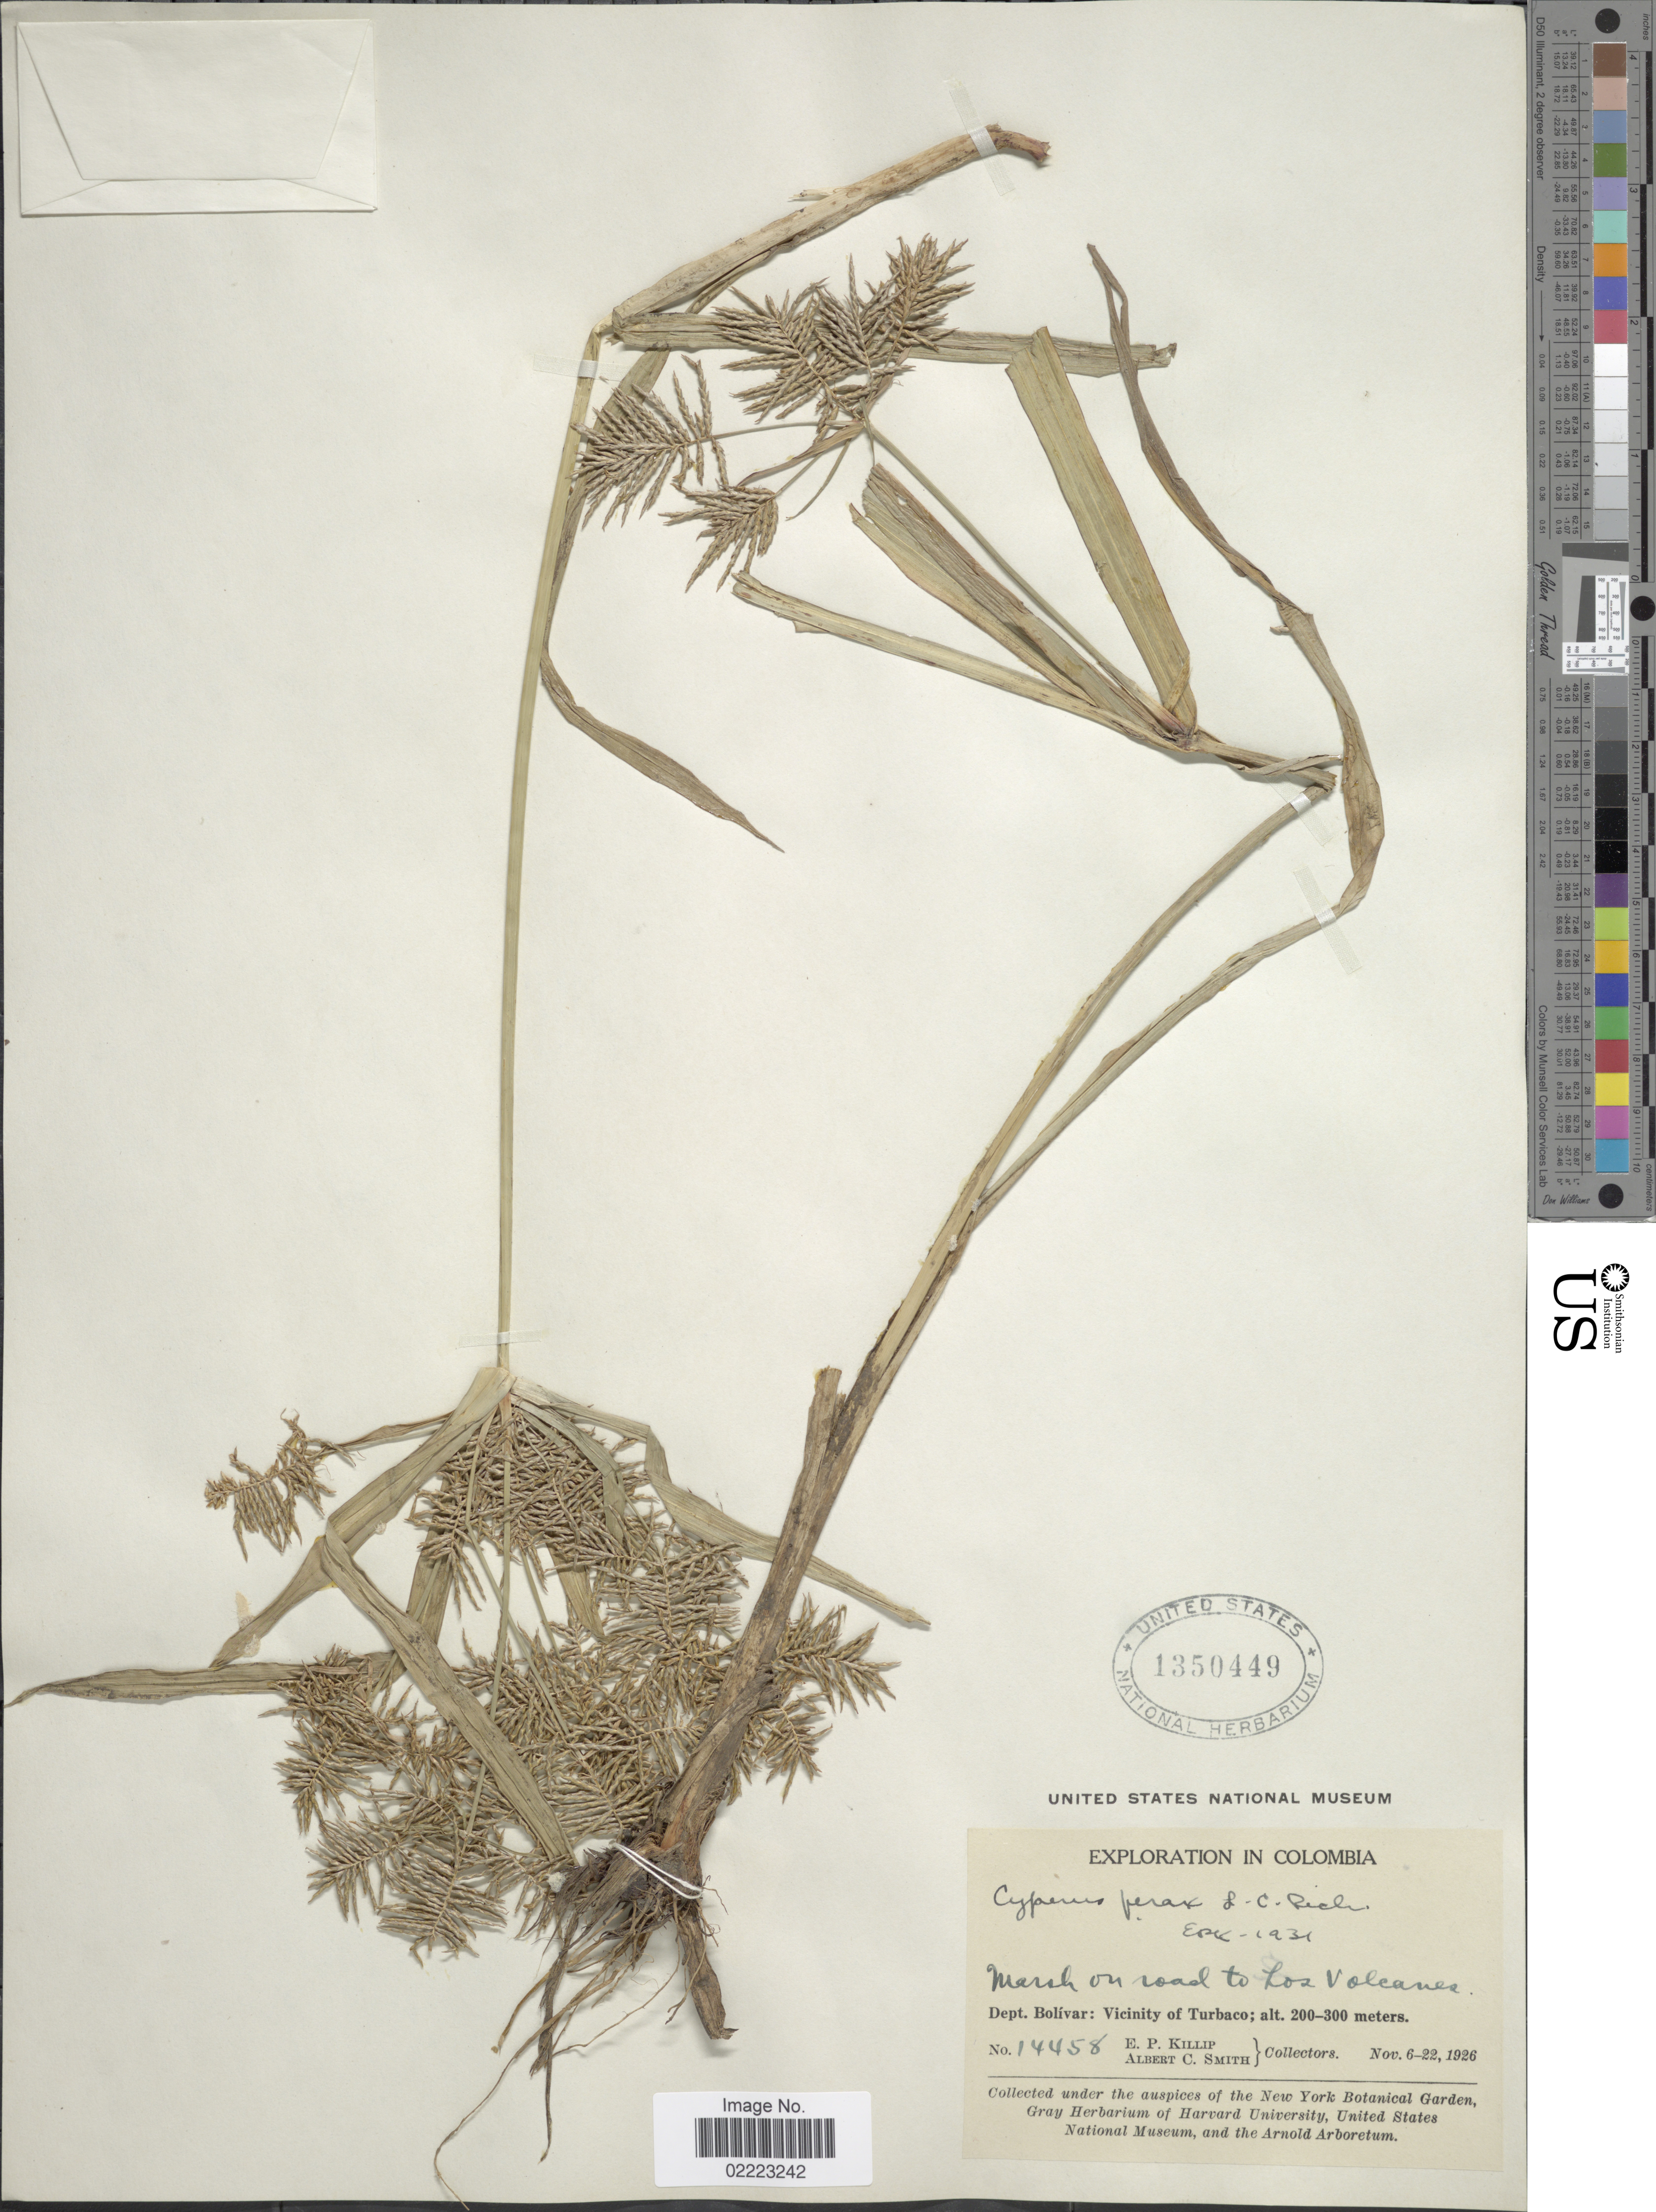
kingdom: Plantae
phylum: Tracheophyta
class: Liliopsida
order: Poales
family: Cyperaceae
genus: Cyperus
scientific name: Cyperus odoratus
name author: L.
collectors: E. P. Killip & A. C. Smith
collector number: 14458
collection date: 1926-11-06/1926-11-22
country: Colombia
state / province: Bolívar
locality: Marsh on road to Los Volcanes, Dept. Bolívar: Vicinity of Turbaco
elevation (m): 200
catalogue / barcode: US 1350449